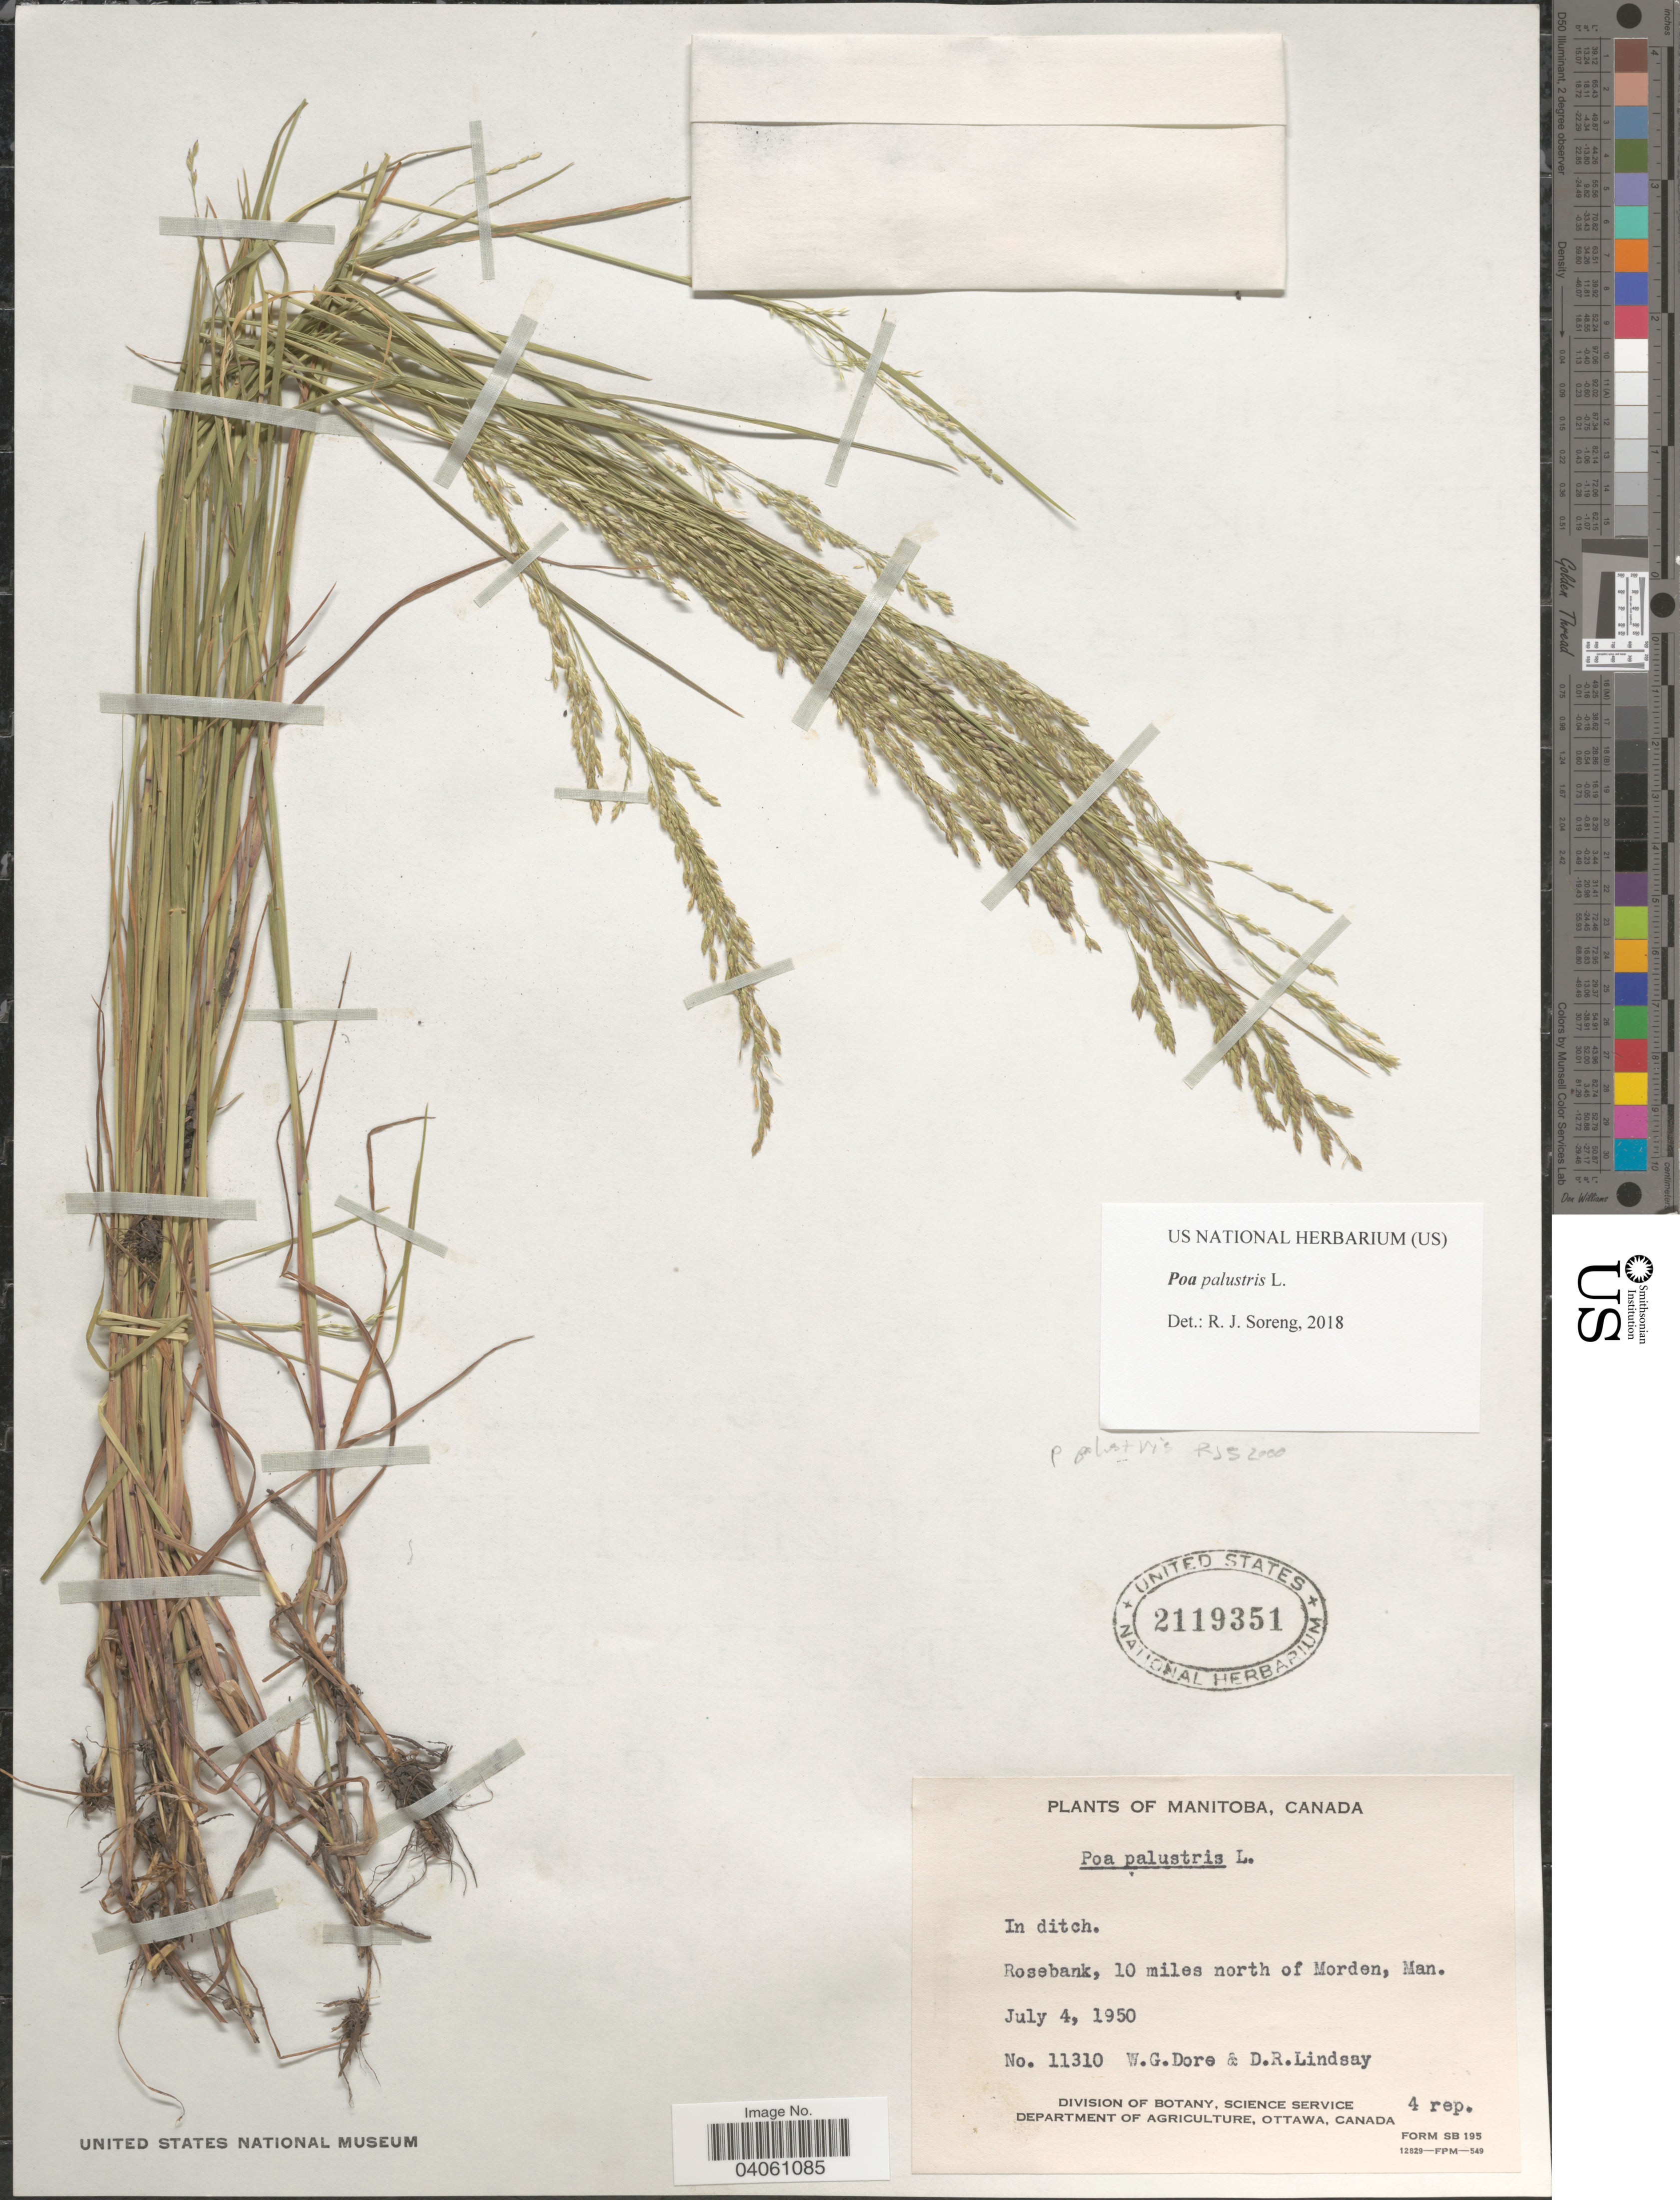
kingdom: Plantae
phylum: Tracheophyta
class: Liliopsida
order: Poales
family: Poaceae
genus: Poa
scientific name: Poa palustris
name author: L.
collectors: W. Dore & D. Lindsay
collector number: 11310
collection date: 1950-07-04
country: Canada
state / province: Manitoba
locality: Rossbank, 10 miles north of Morden, Man.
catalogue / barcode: US 2119351